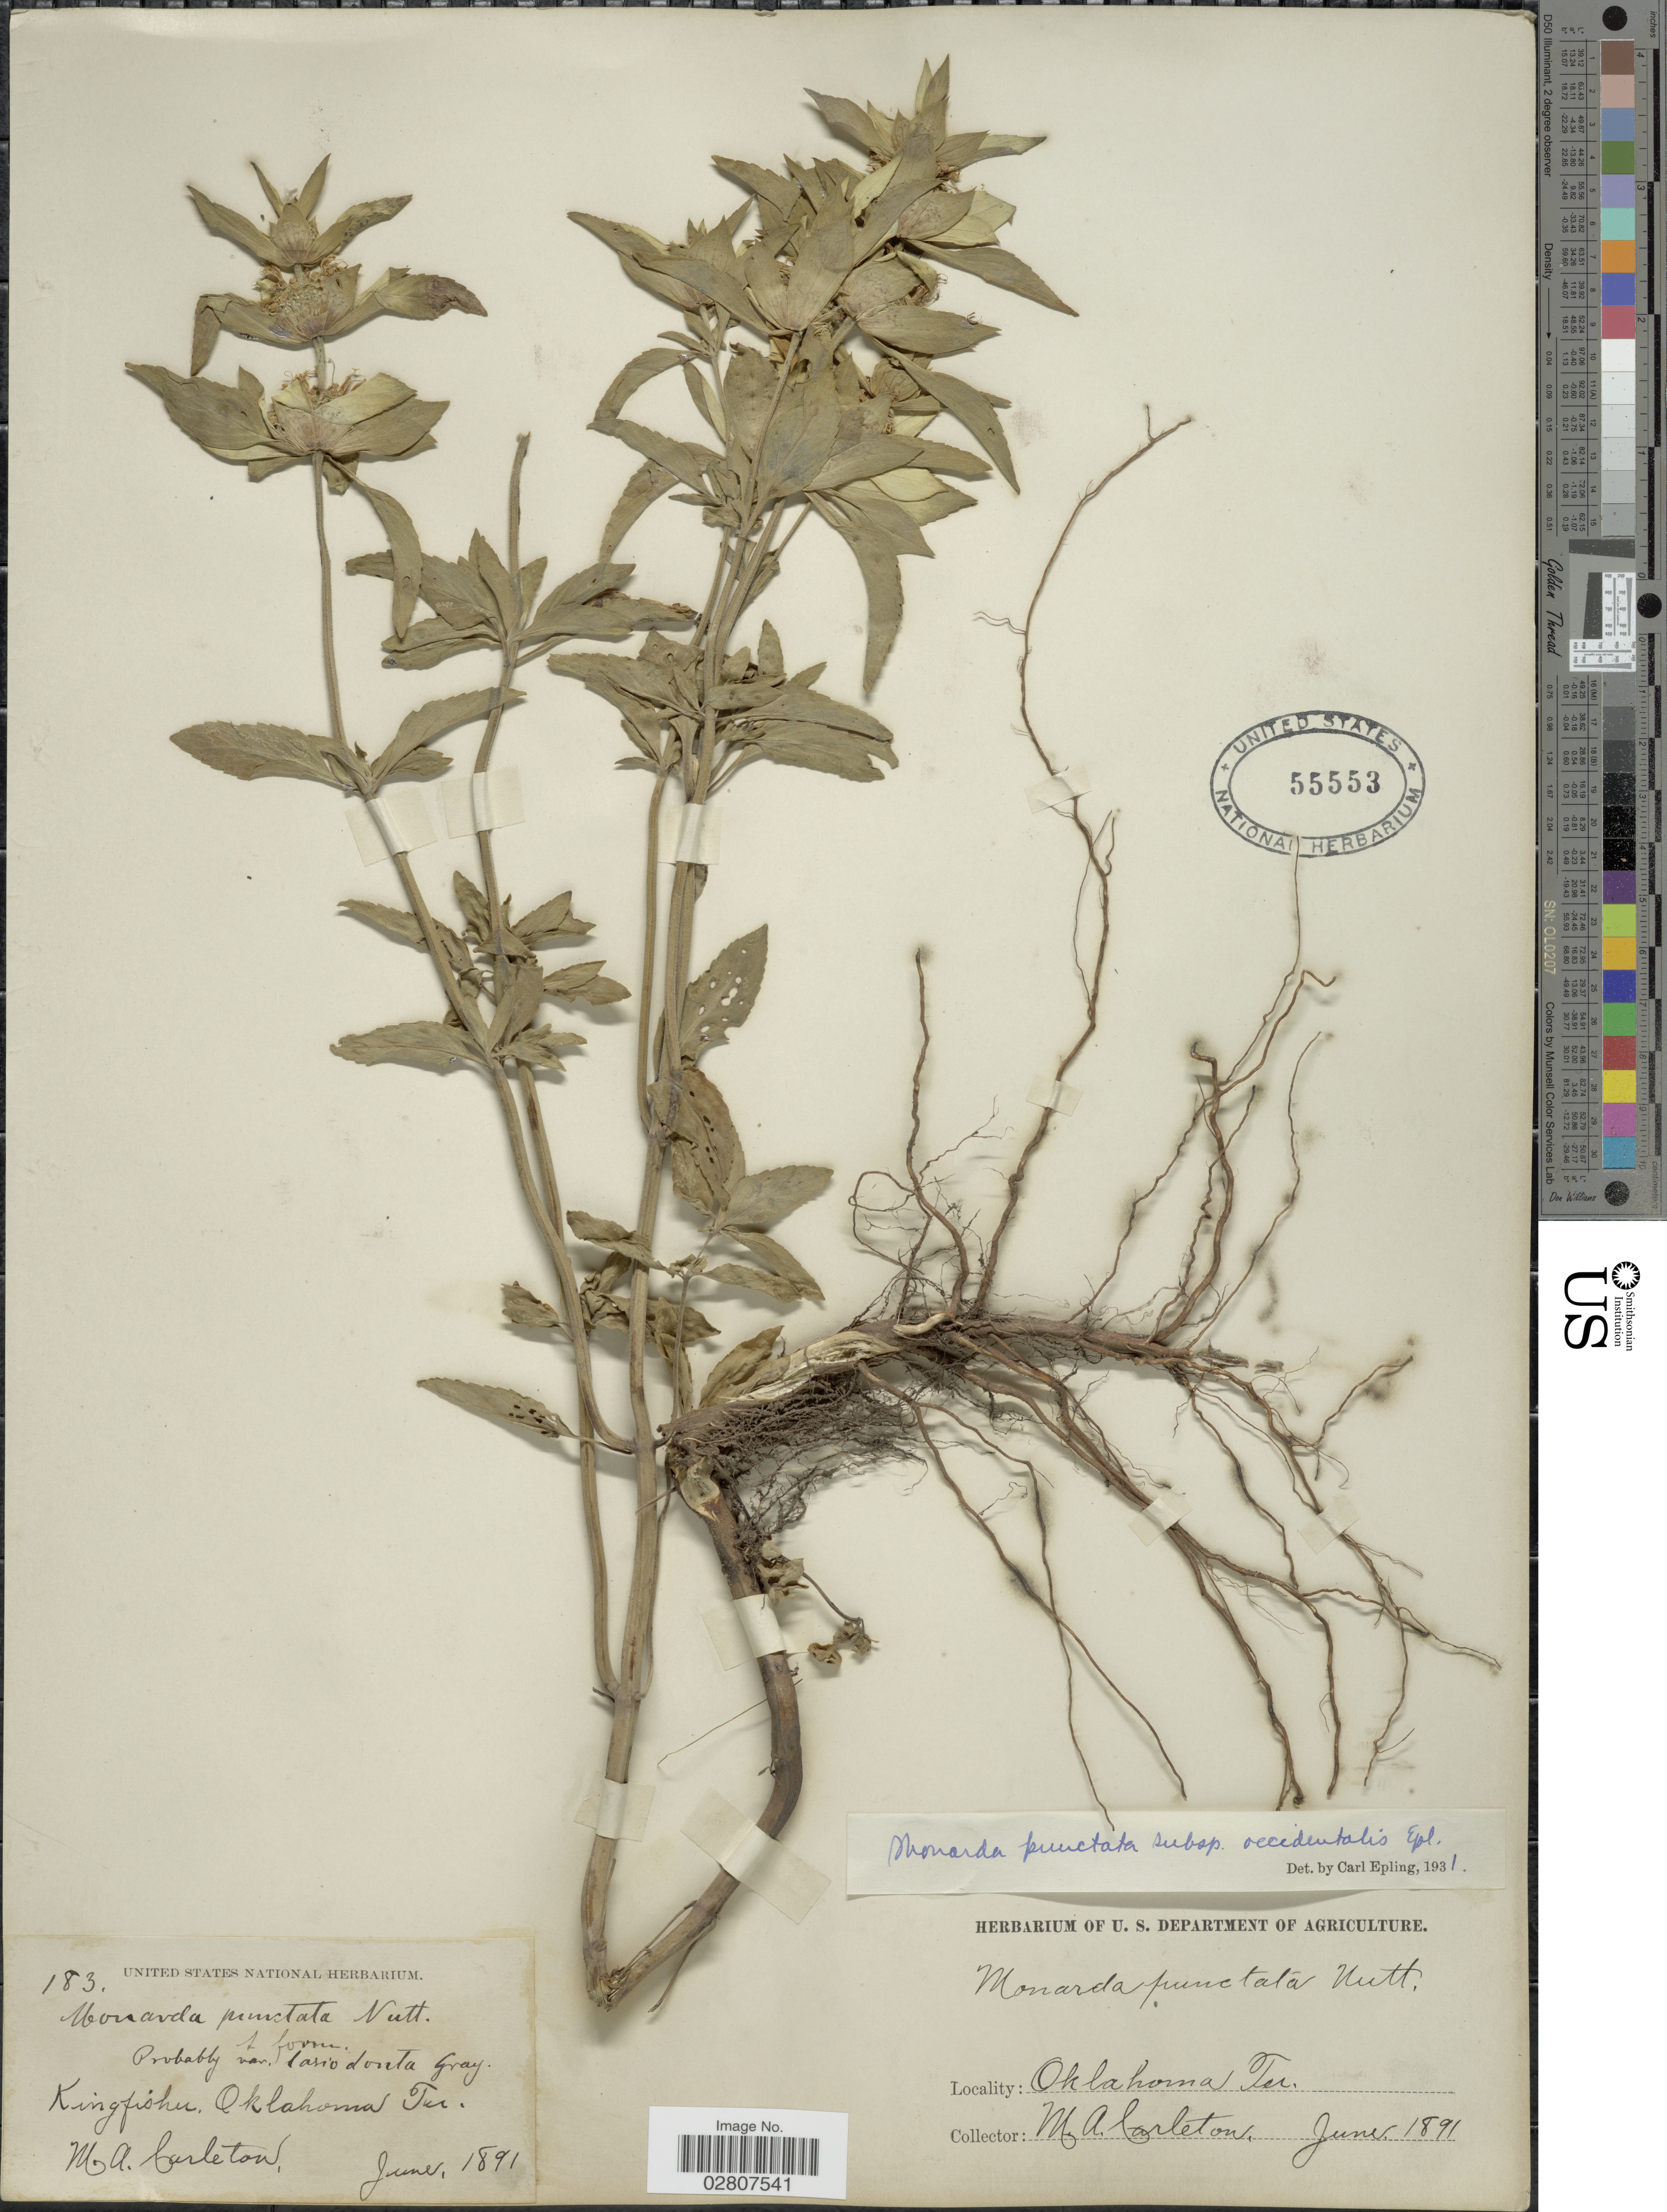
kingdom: Plantae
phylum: Tracheophyta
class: Magnoliopsida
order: Lamiales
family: Lamiaceae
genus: Monarda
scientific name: Monarda punctata var. occidentalis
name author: (Epling) E.J. Palmer & Steyerm.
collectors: M. A. Carleton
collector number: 183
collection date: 1891-06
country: United States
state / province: Oklahoma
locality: Kingfisher, Oklahoma Ter.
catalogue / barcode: US 55553